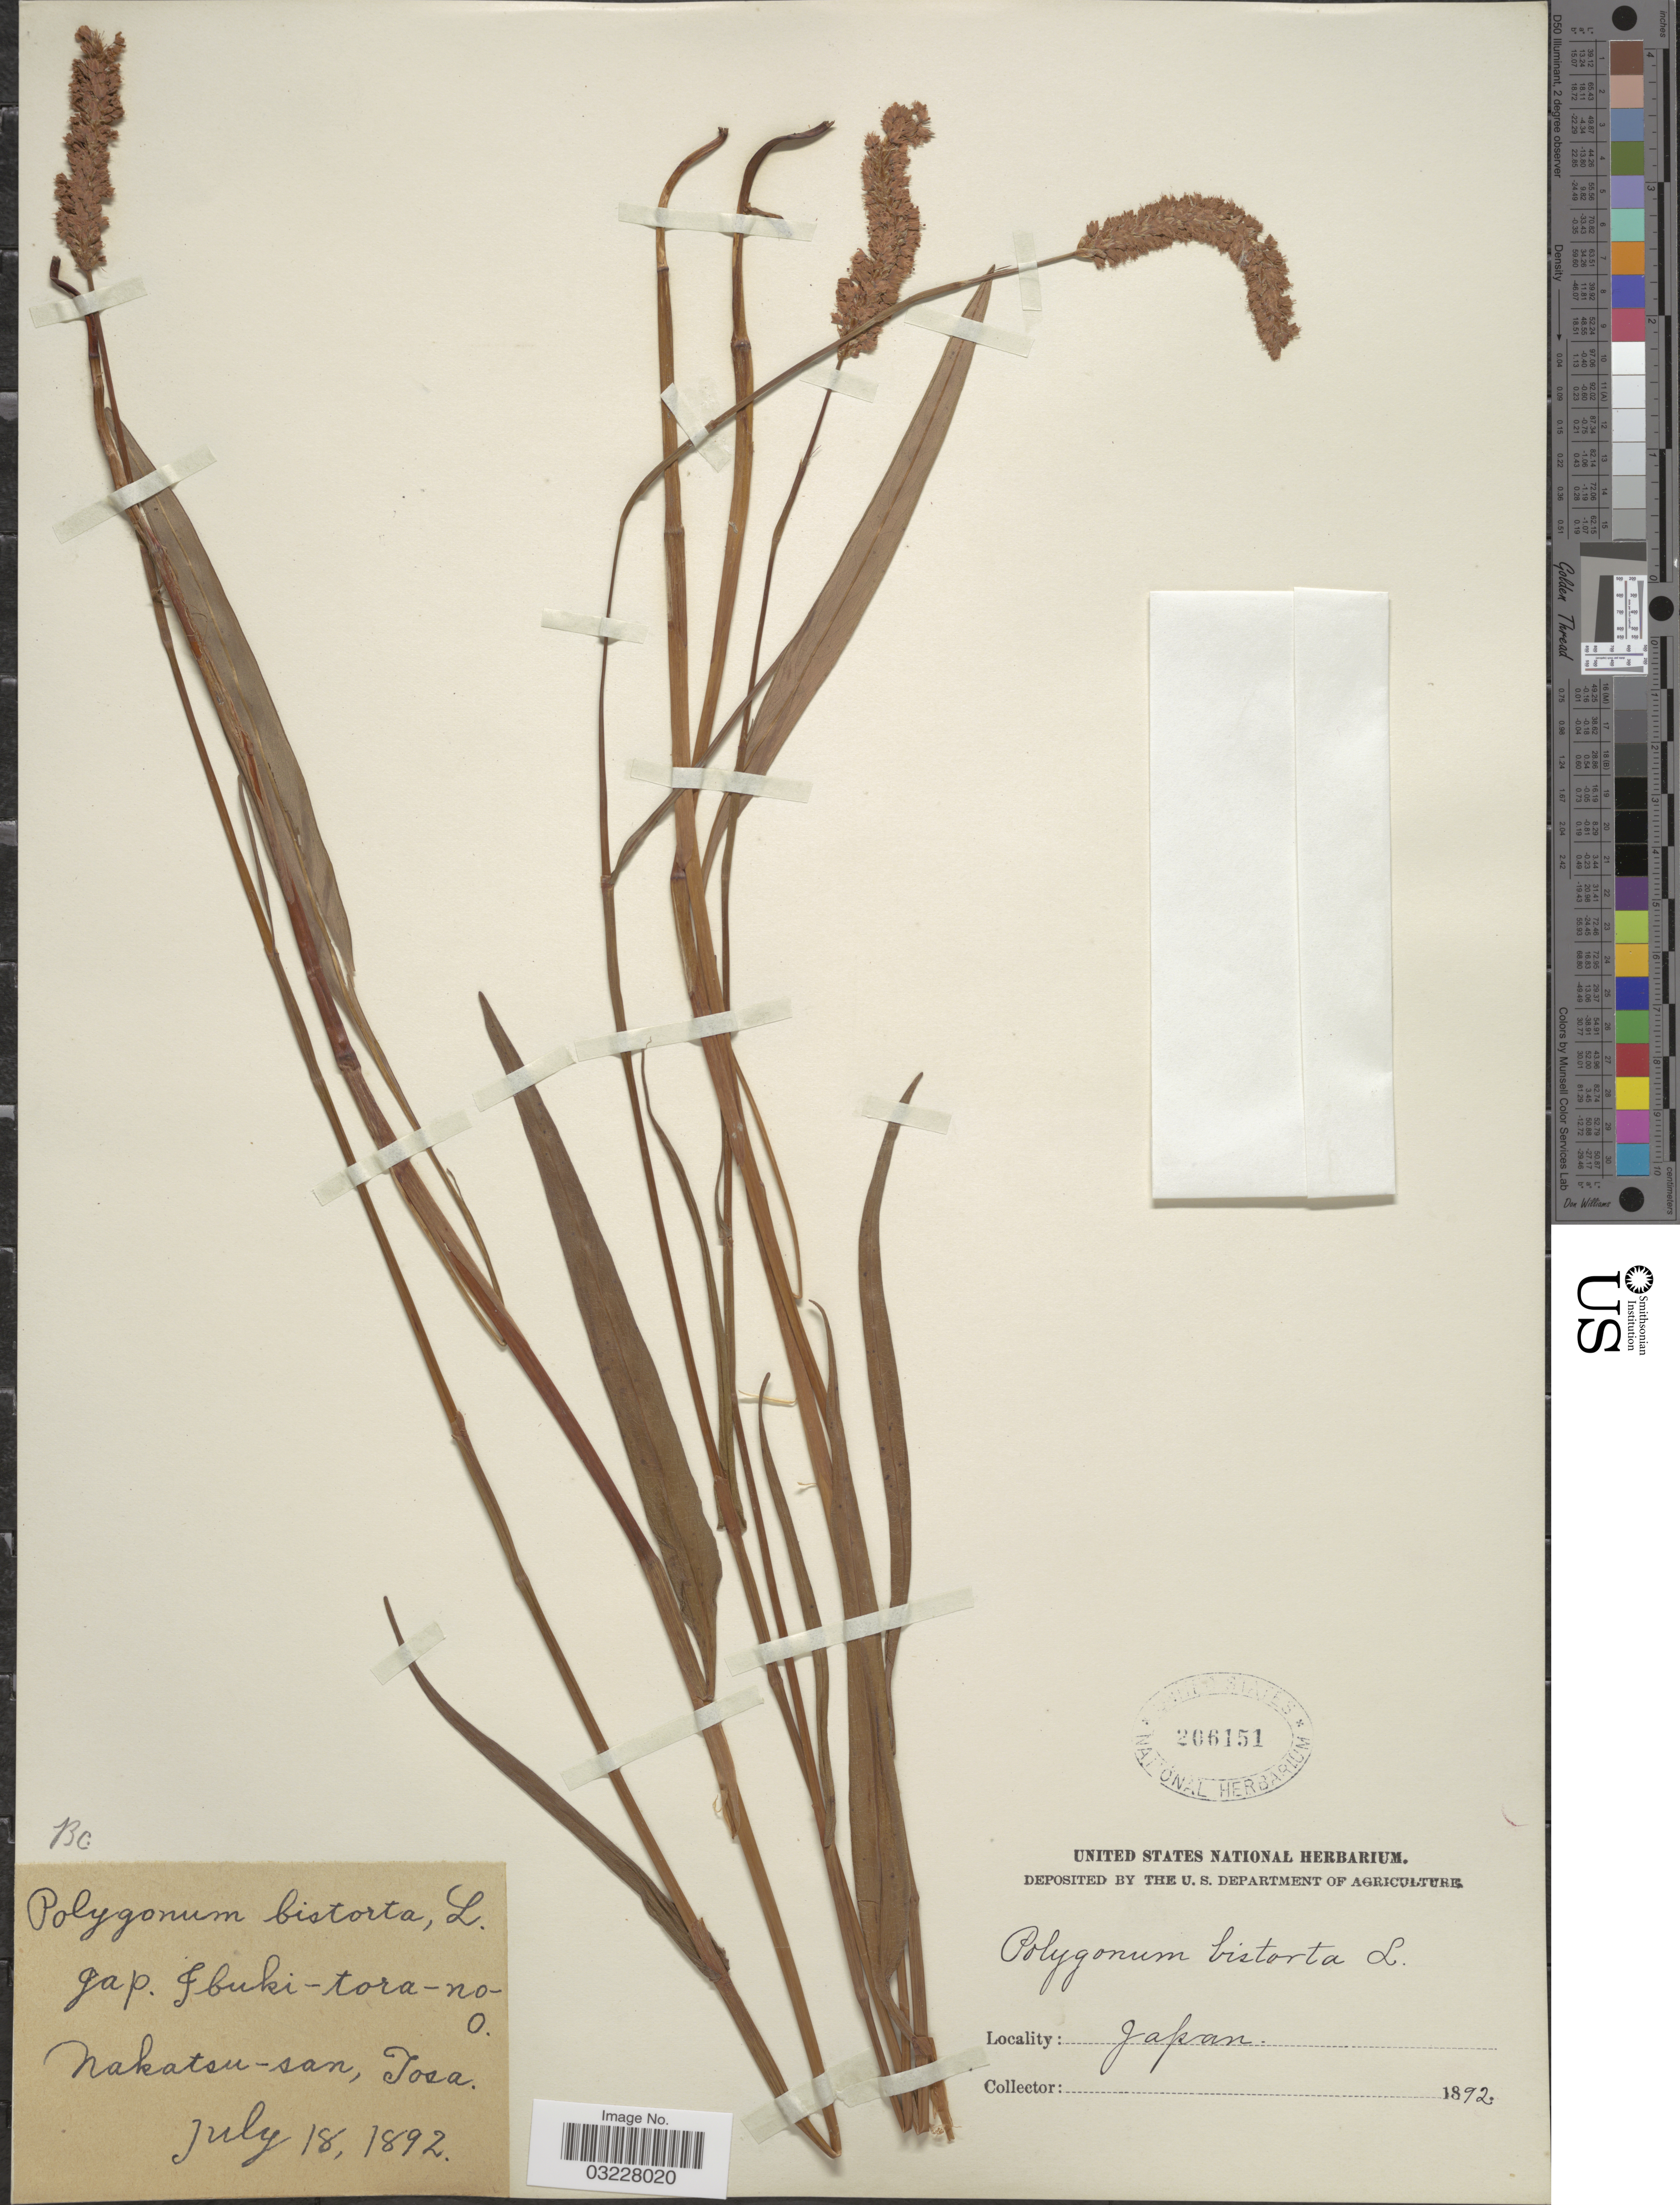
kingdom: Plantae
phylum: Tracheophyta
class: Magnoliopsida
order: Caryophyllales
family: Polygonaceae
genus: Bistorta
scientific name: Bistorta officinalis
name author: Delarbre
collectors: ex herb. United States National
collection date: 1892-07-18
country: Japan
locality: Nakatsu-san, Tosa.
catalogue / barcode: US 206151